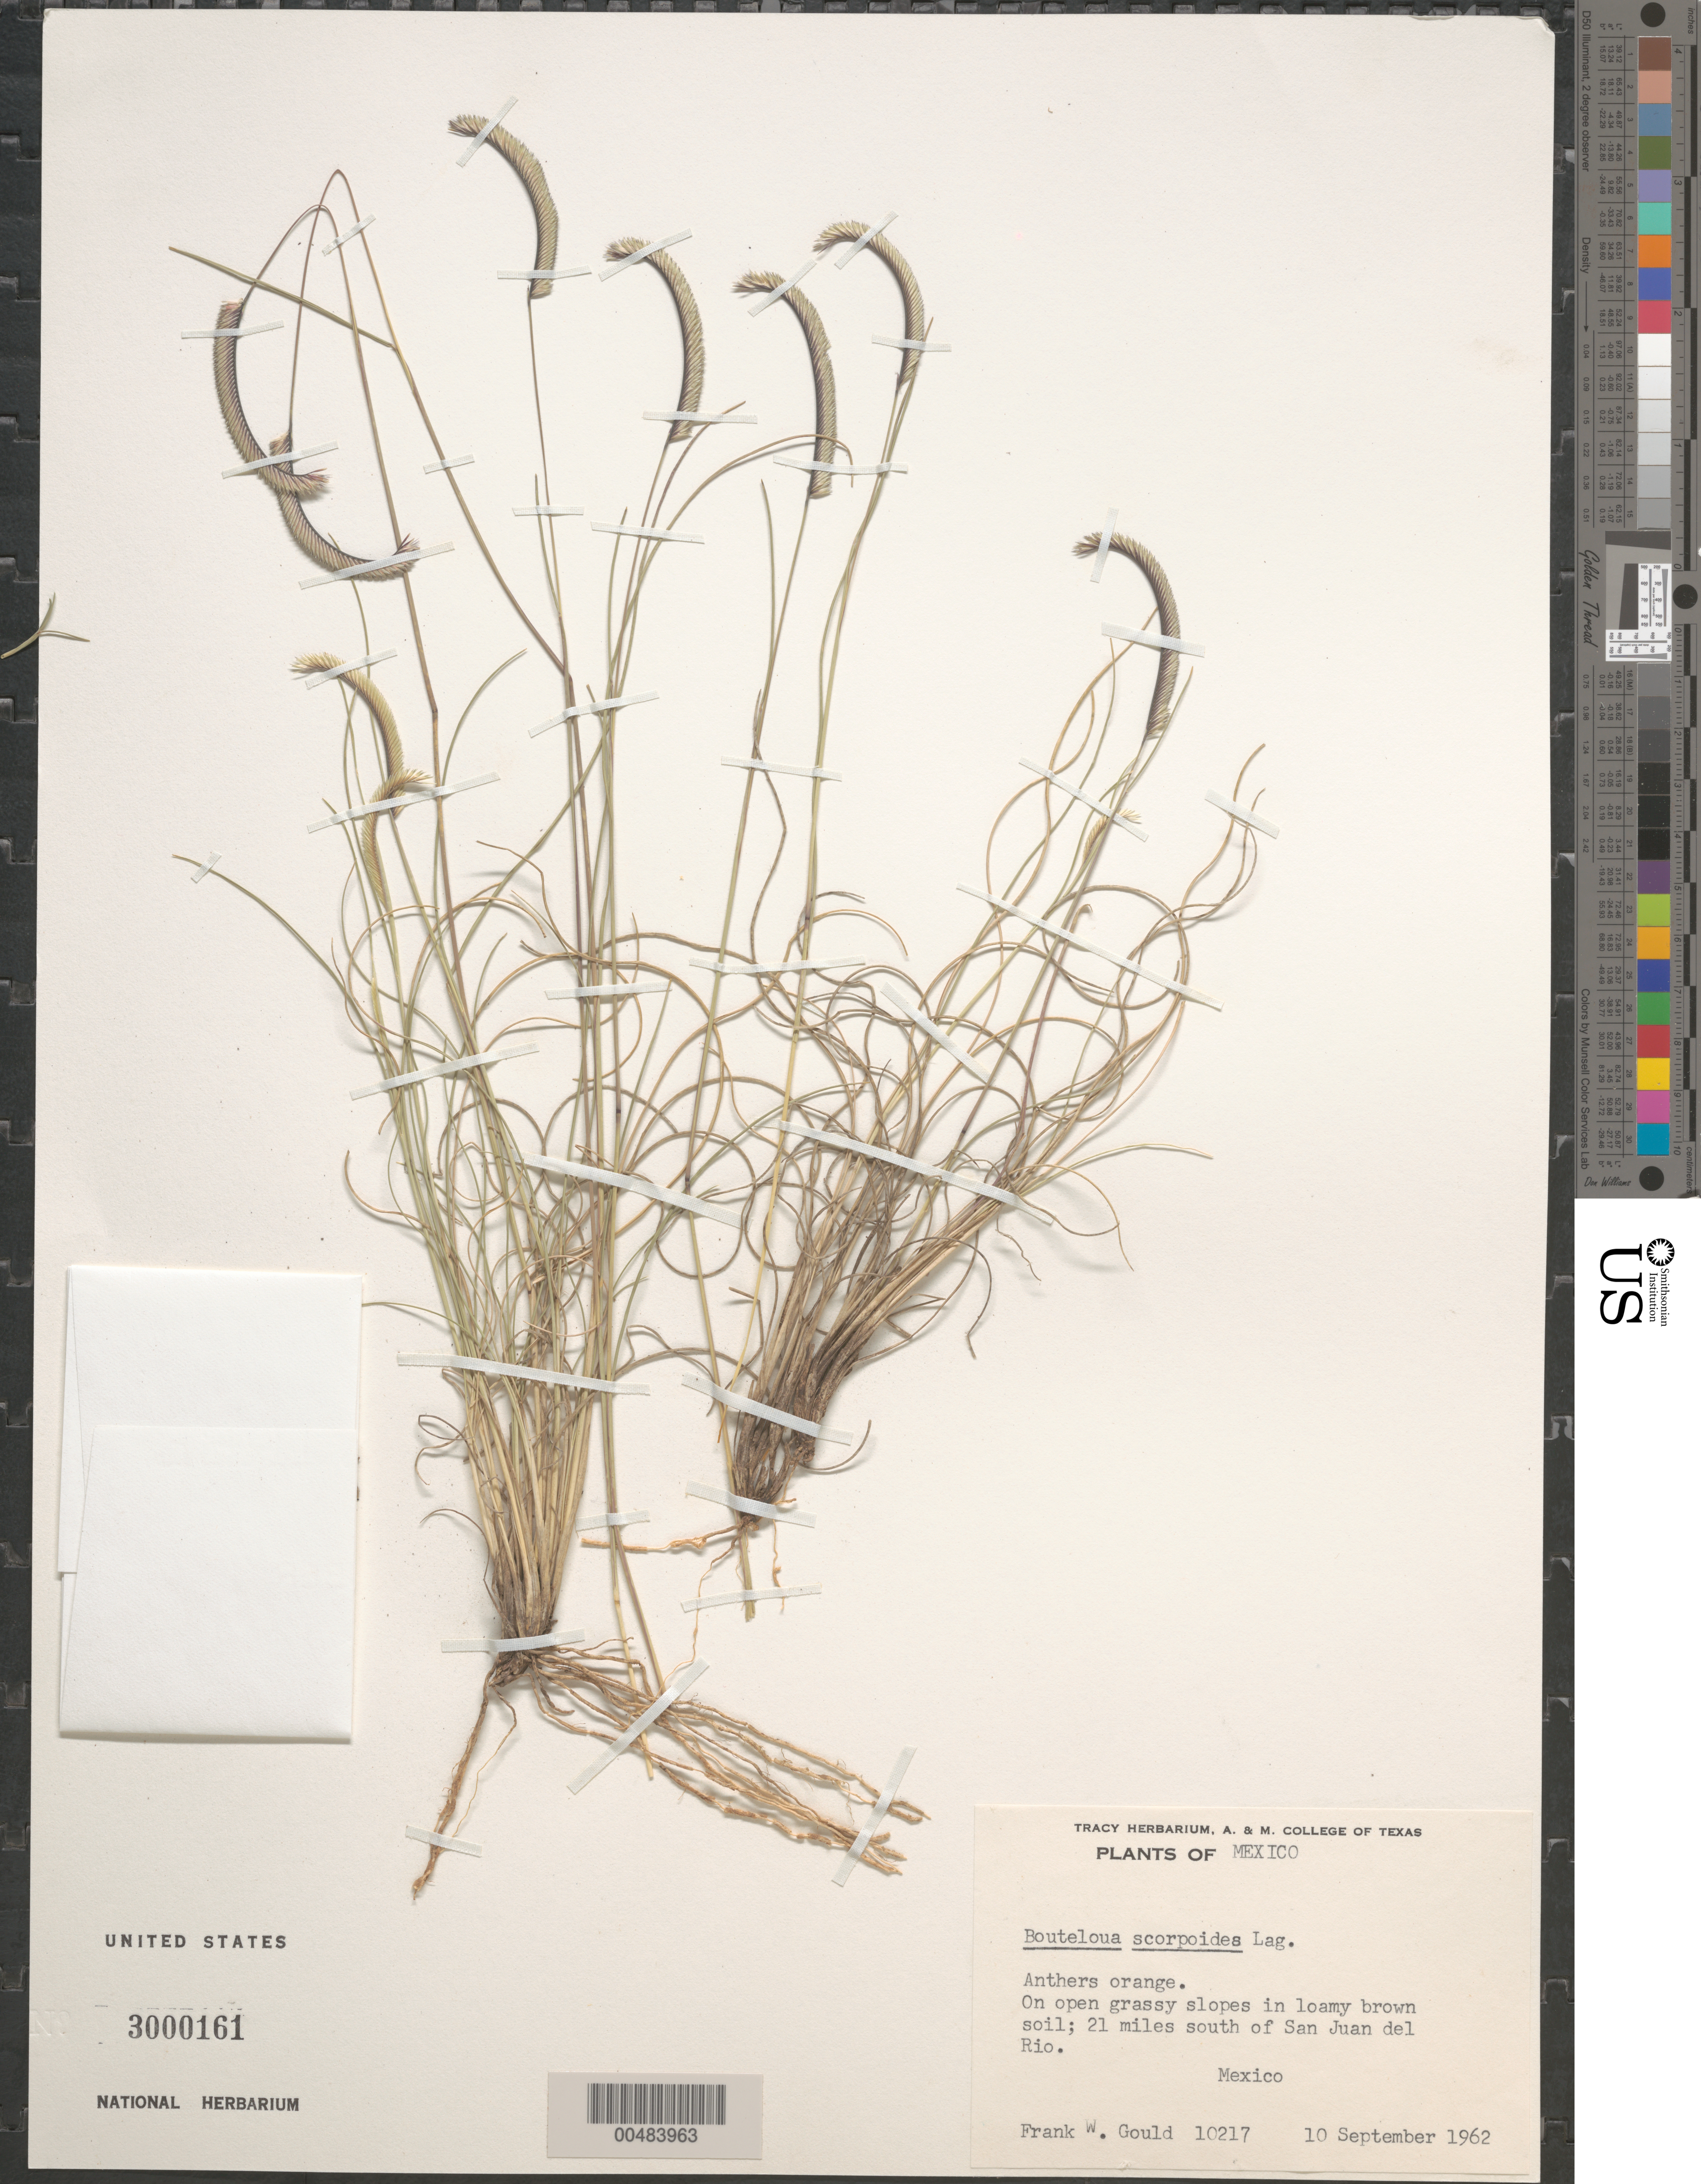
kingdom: Plantae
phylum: Tracheophyta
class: Liliopsida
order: Poales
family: Poaceae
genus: Bouteloua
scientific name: Bouteloua scorpioides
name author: Lag.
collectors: F. W. Gould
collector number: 10217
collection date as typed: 10 Sep 1962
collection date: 1962-09-10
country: Mexico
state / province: México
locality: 21 mi S of San Juan del Rio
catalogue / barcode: US 3000161